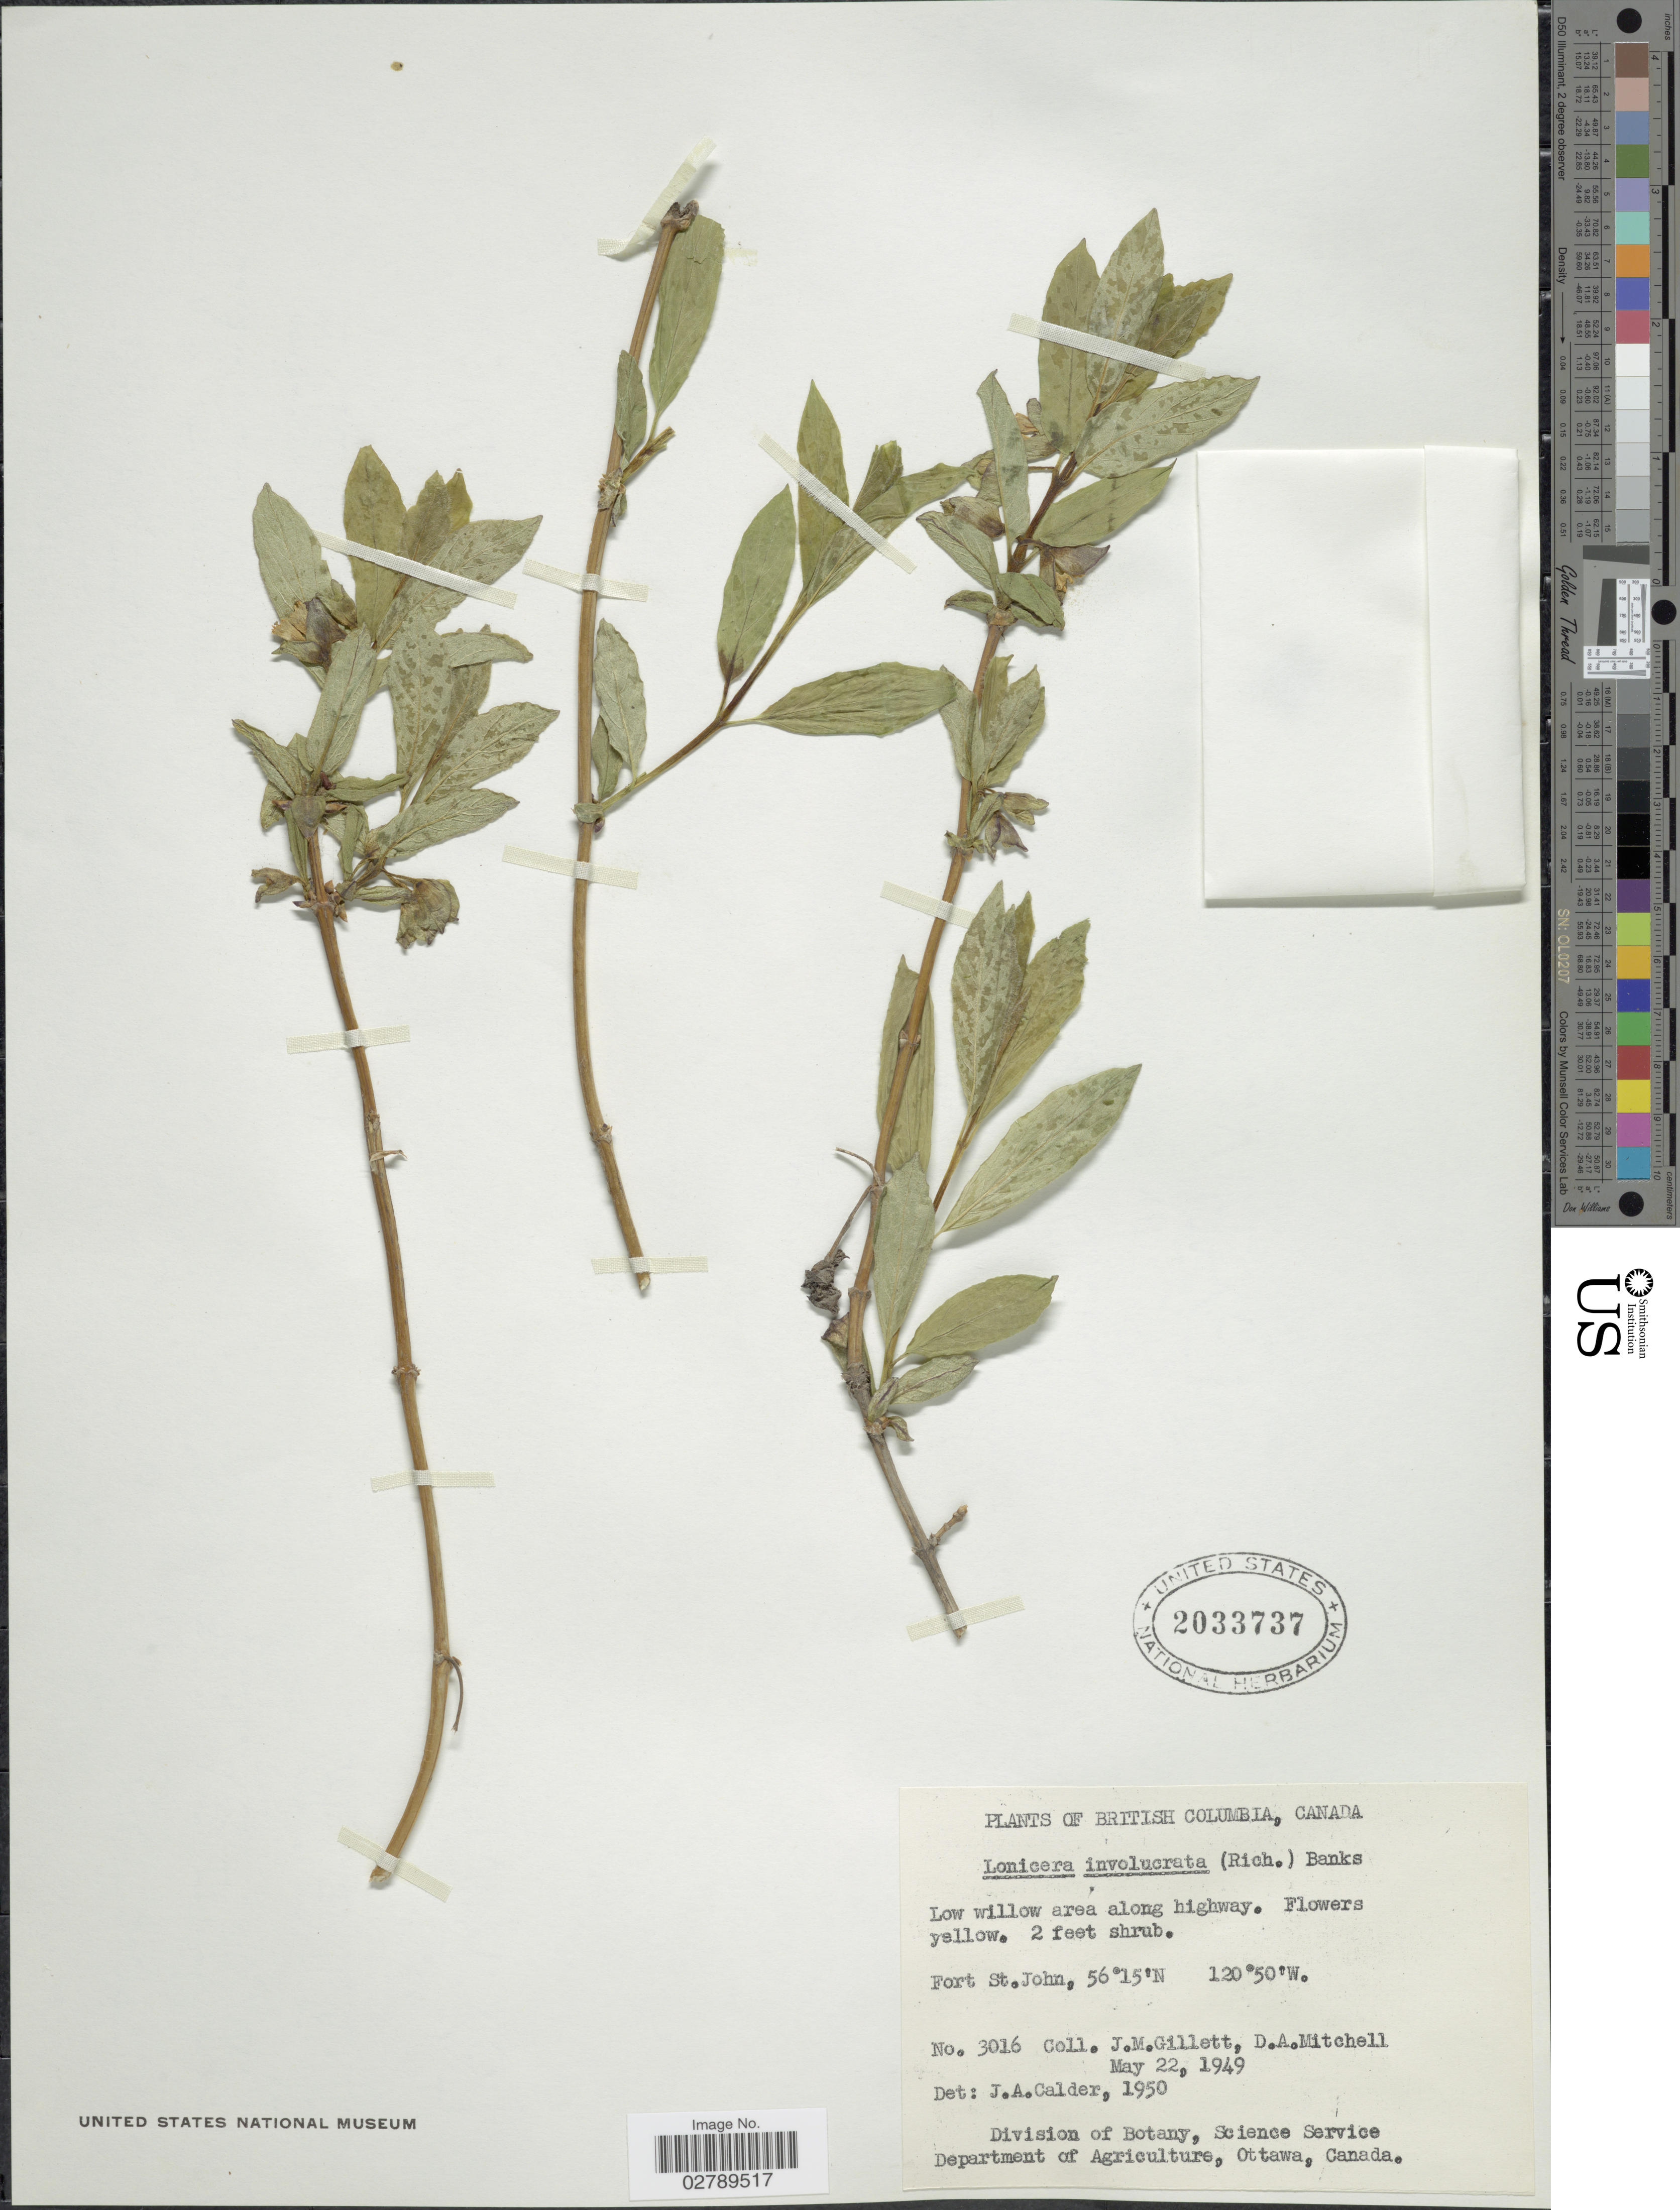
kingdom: Plantae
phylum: Tracheophyta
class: Magnoliopsida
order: Dipsacales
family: Caprifoliaceae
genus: Lonicera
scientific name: Lonicera involucrata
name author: (Richardson) Banks ex Spreng.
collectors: J. M. Gillett & D. Mitchell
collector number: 3016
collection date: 1949-05-22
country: Canada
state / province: British Columbia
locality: Low willow area along highway. Fort St. John.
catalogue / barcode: US 2033737